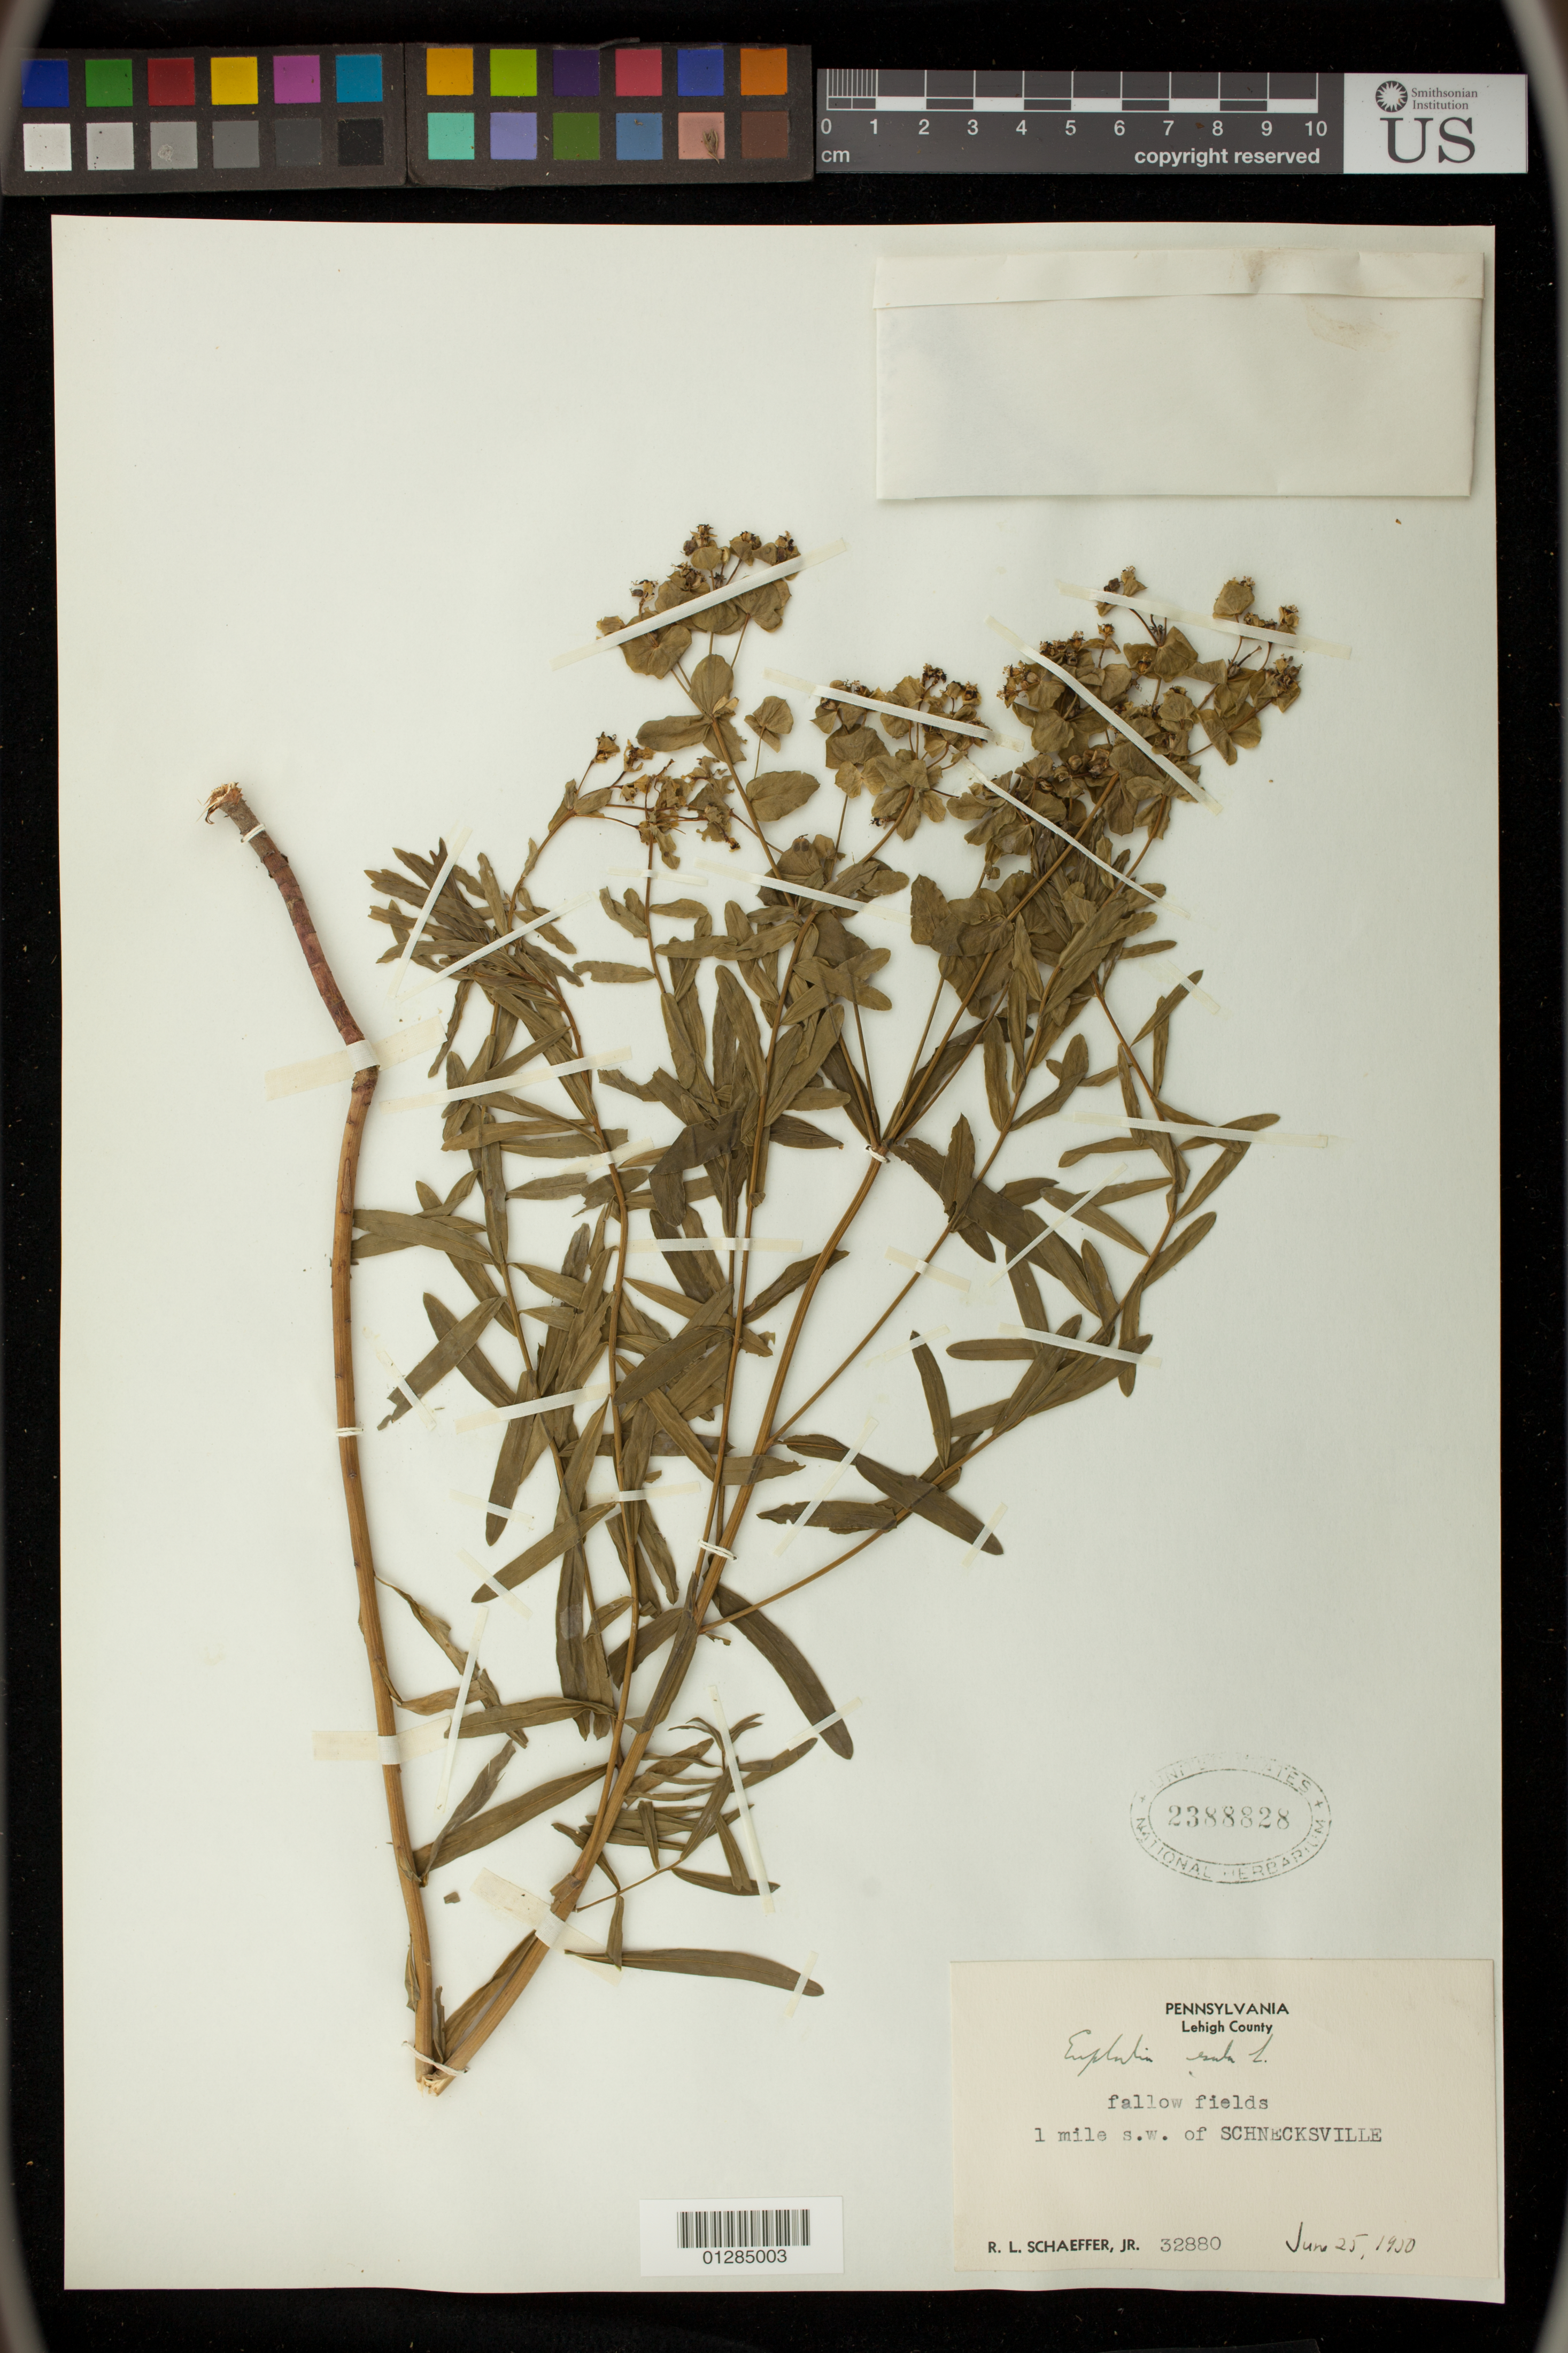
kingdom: Plantae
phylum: Tracheophyta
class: Magnoliopsida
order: Malpighiales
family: Euphorbiaceae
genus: Euphorbia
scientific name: Euphorbia esula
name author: L.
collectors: R. Schaeffer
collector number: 32880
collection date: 1950-06-25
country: United States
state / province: Pennsylvania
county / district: Lehigh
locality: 1 mile S.W. of Schnecksville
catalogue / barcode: US 2388828